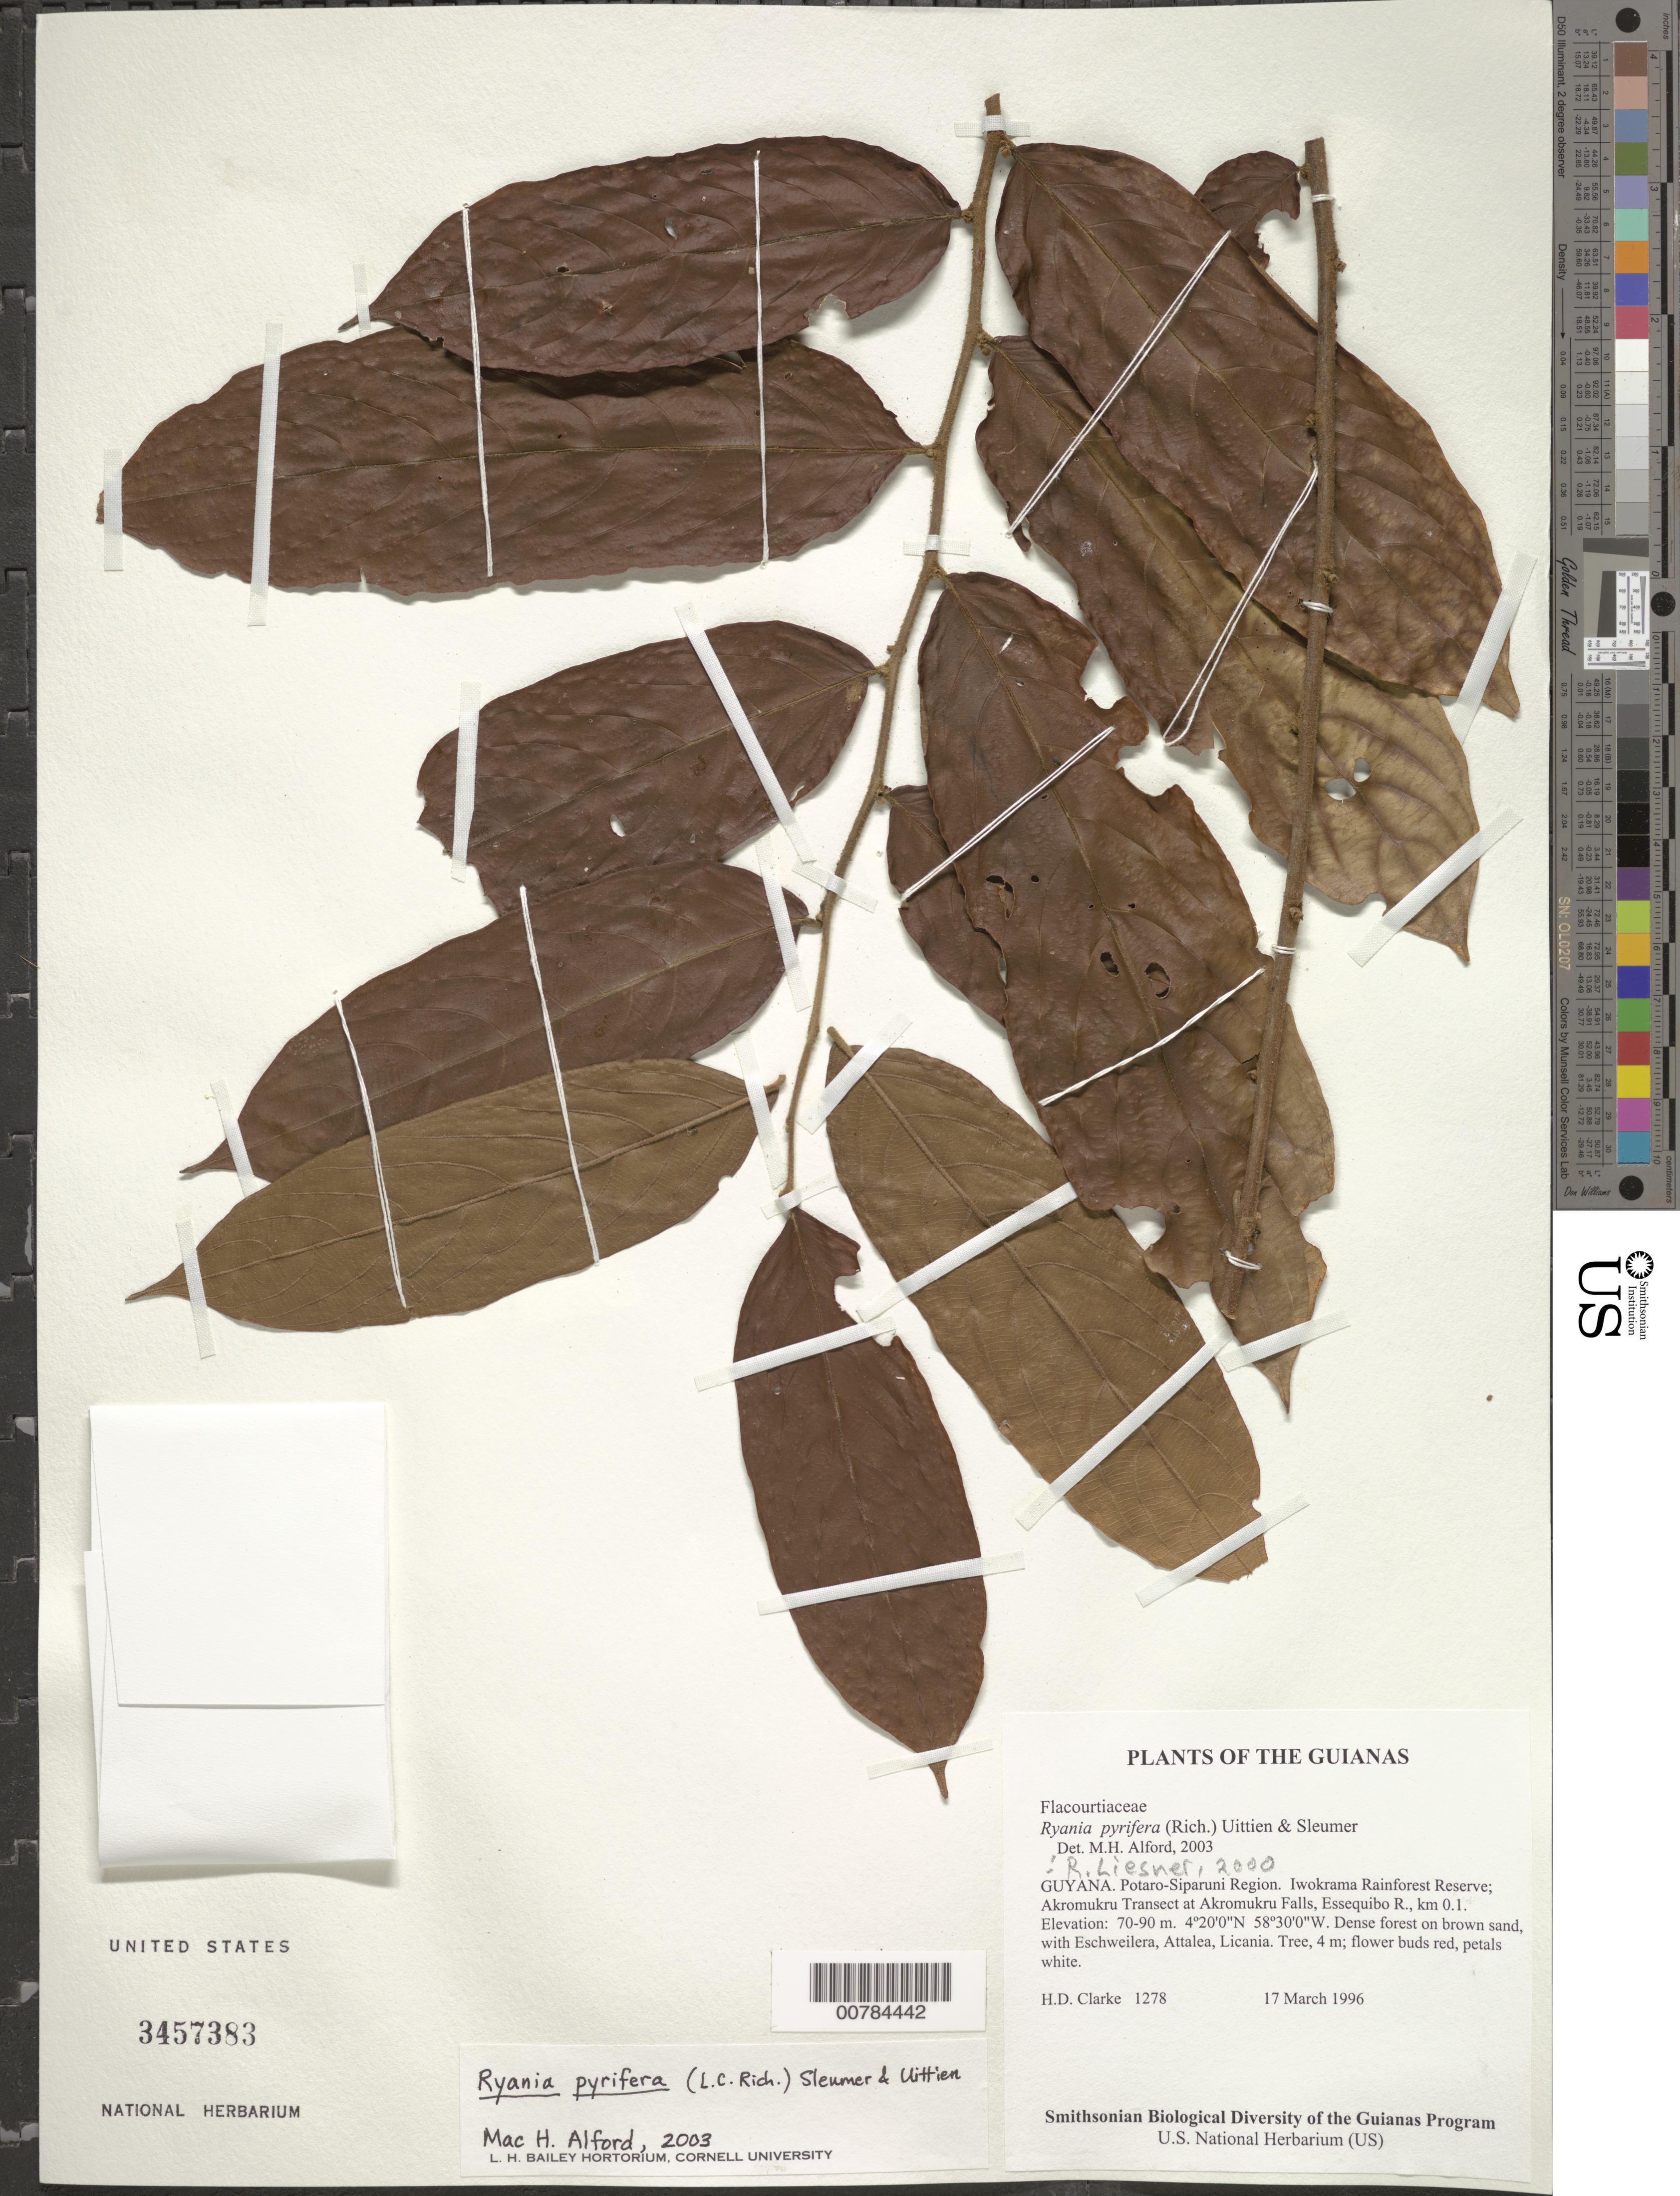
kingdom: Plantae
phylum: Tracheophyta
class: Magnoliopsida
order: Malpighiales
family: Salicaceae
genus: Ryania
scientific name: Ryania pyrifera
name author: Uittien & Sleumer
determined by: Liesner, R. L.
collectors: H. D. Clarke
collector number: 1278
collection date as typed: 17 March 1996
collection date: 1996-03-17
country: Guyana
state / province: Potaro-Siparuni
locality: Iwokrama Rainforest Reserve; Akromukru Transect at Akromukru Falls, Essequibo R., km 0.1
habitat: Dense forest on brown sand, with Eschweilera, Attalea, Licania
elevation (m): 70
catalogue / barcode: US 3457383